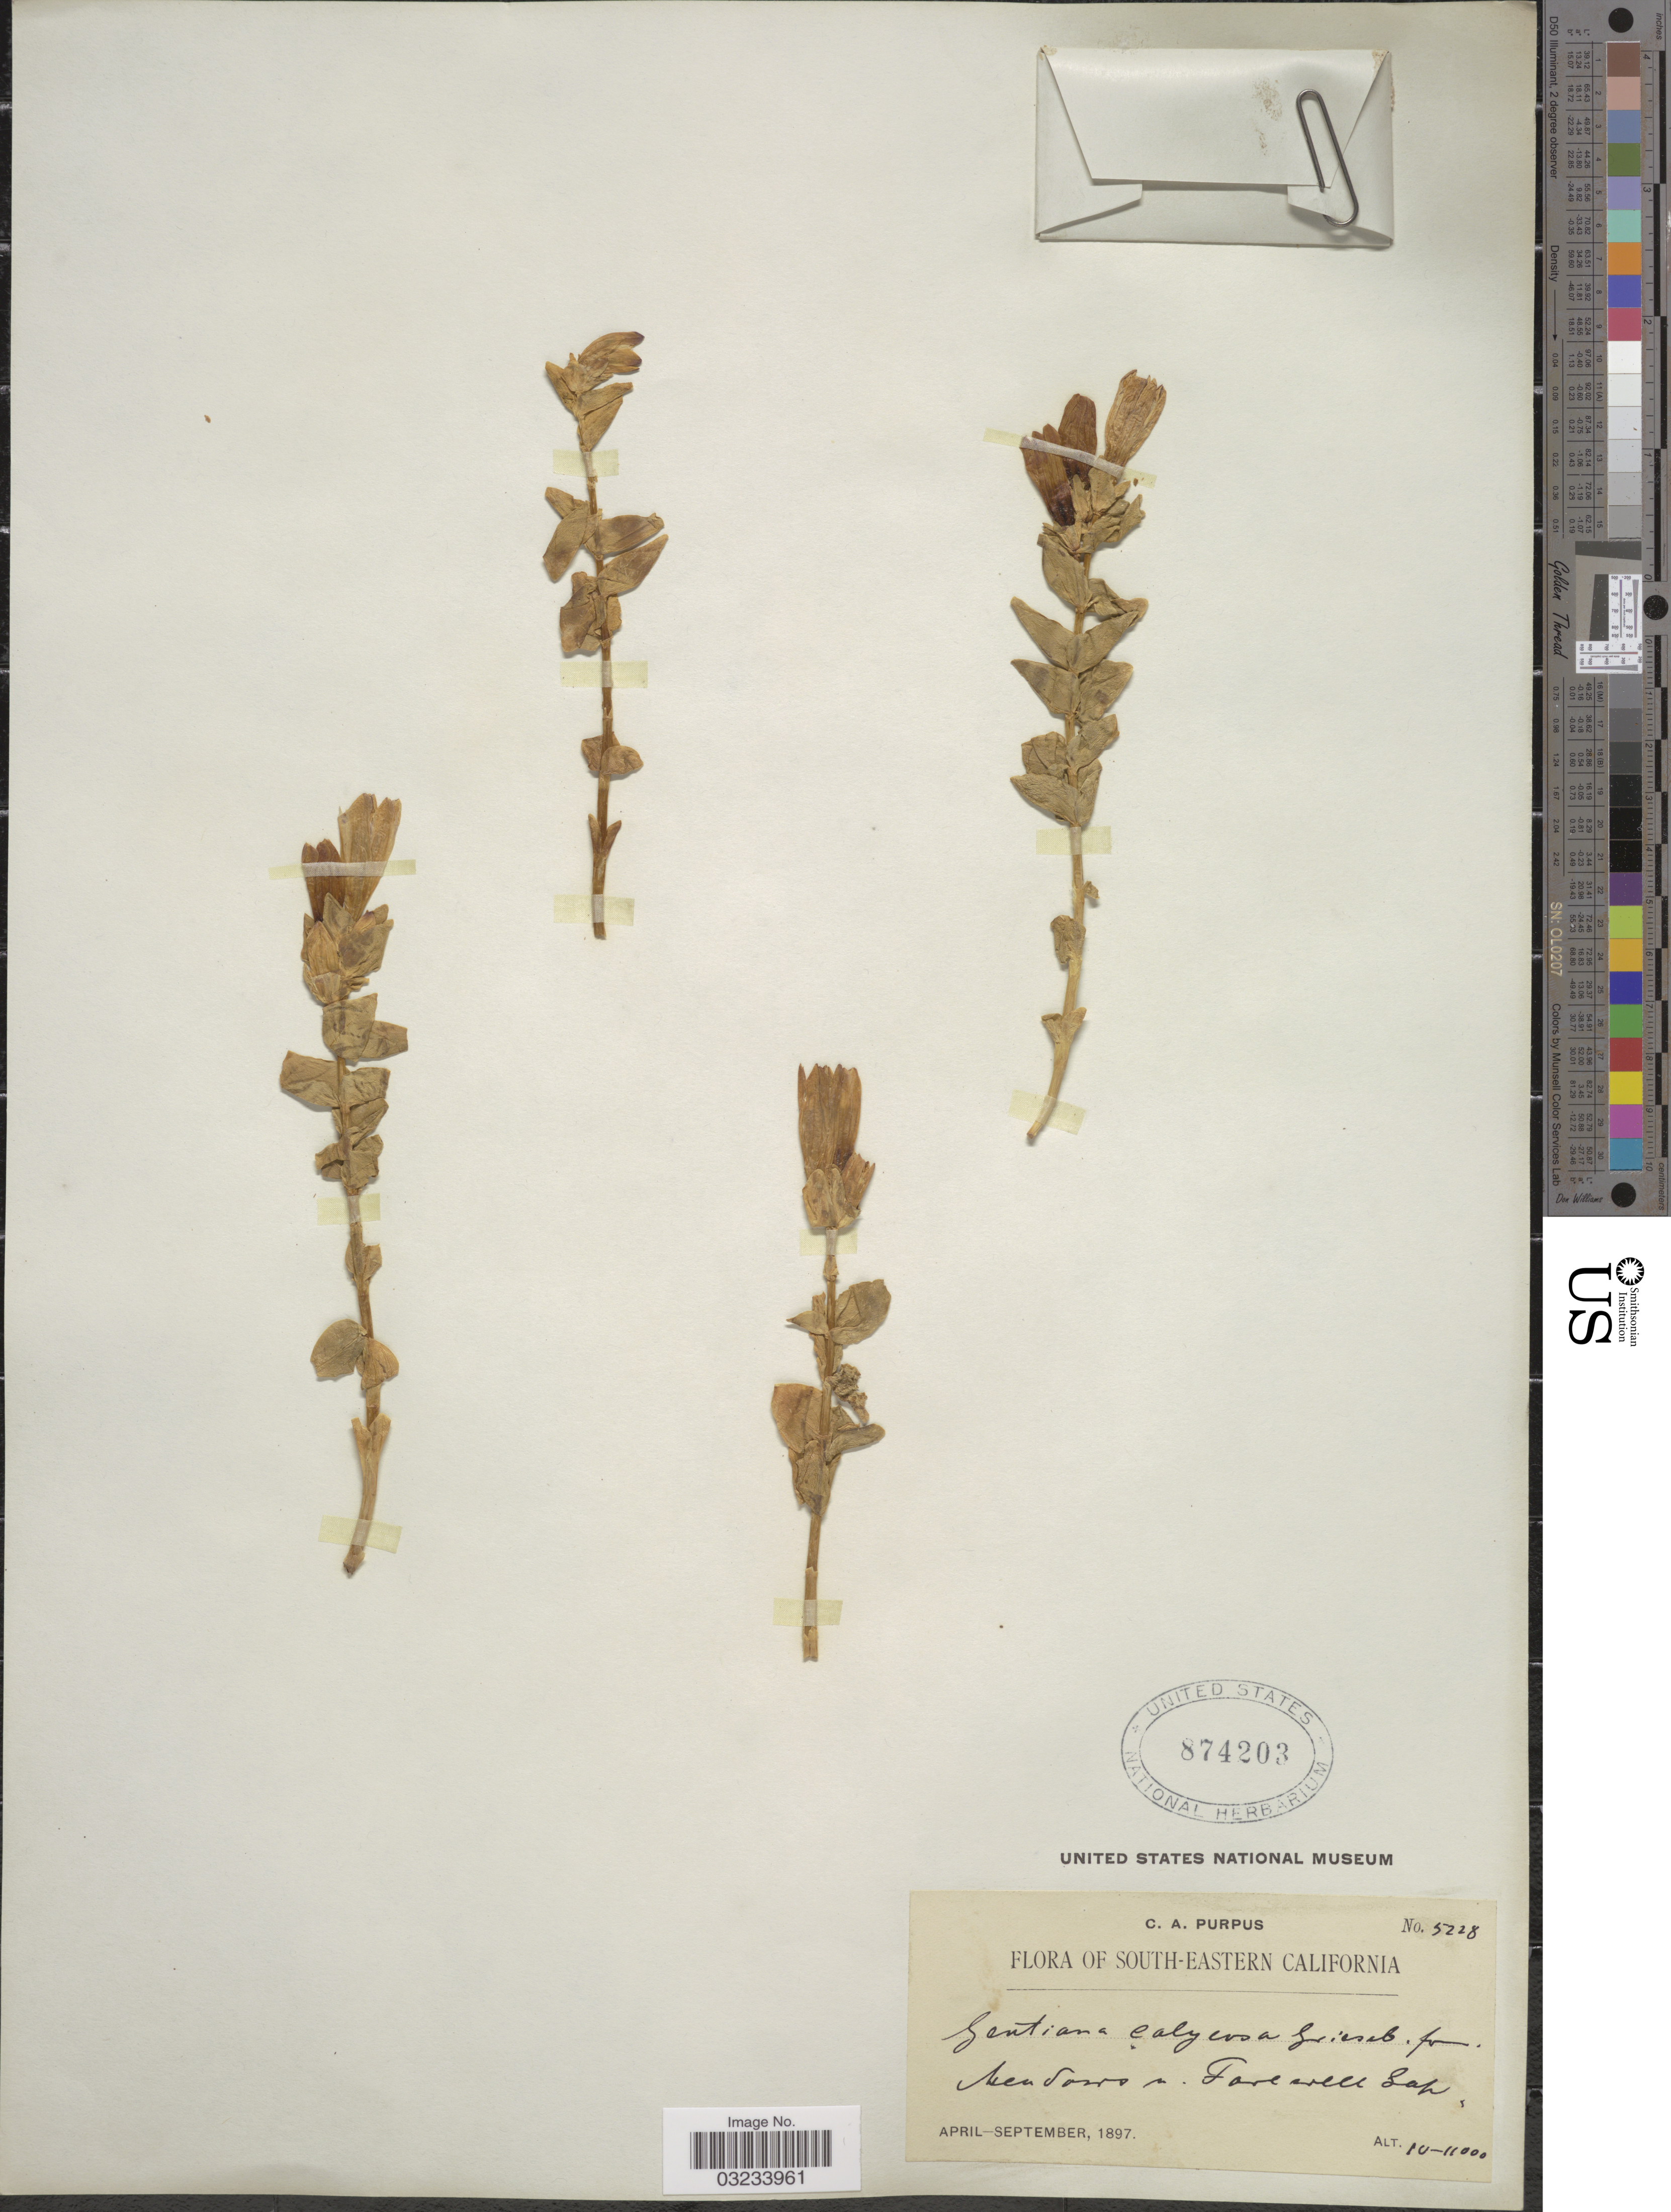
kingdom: Plantae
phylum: Tracheophyta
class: Magnoliopsida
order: Gentianales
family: Gentianaceae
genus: Gentiana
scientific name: Gentiana calycosa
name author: Griseb.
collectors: C. A. Purpus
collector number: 5228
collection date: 1897-04/1897-09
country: United States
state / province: California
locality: South-Eastern California, Meadows n. Farewell Gap.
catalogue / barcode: US 874203